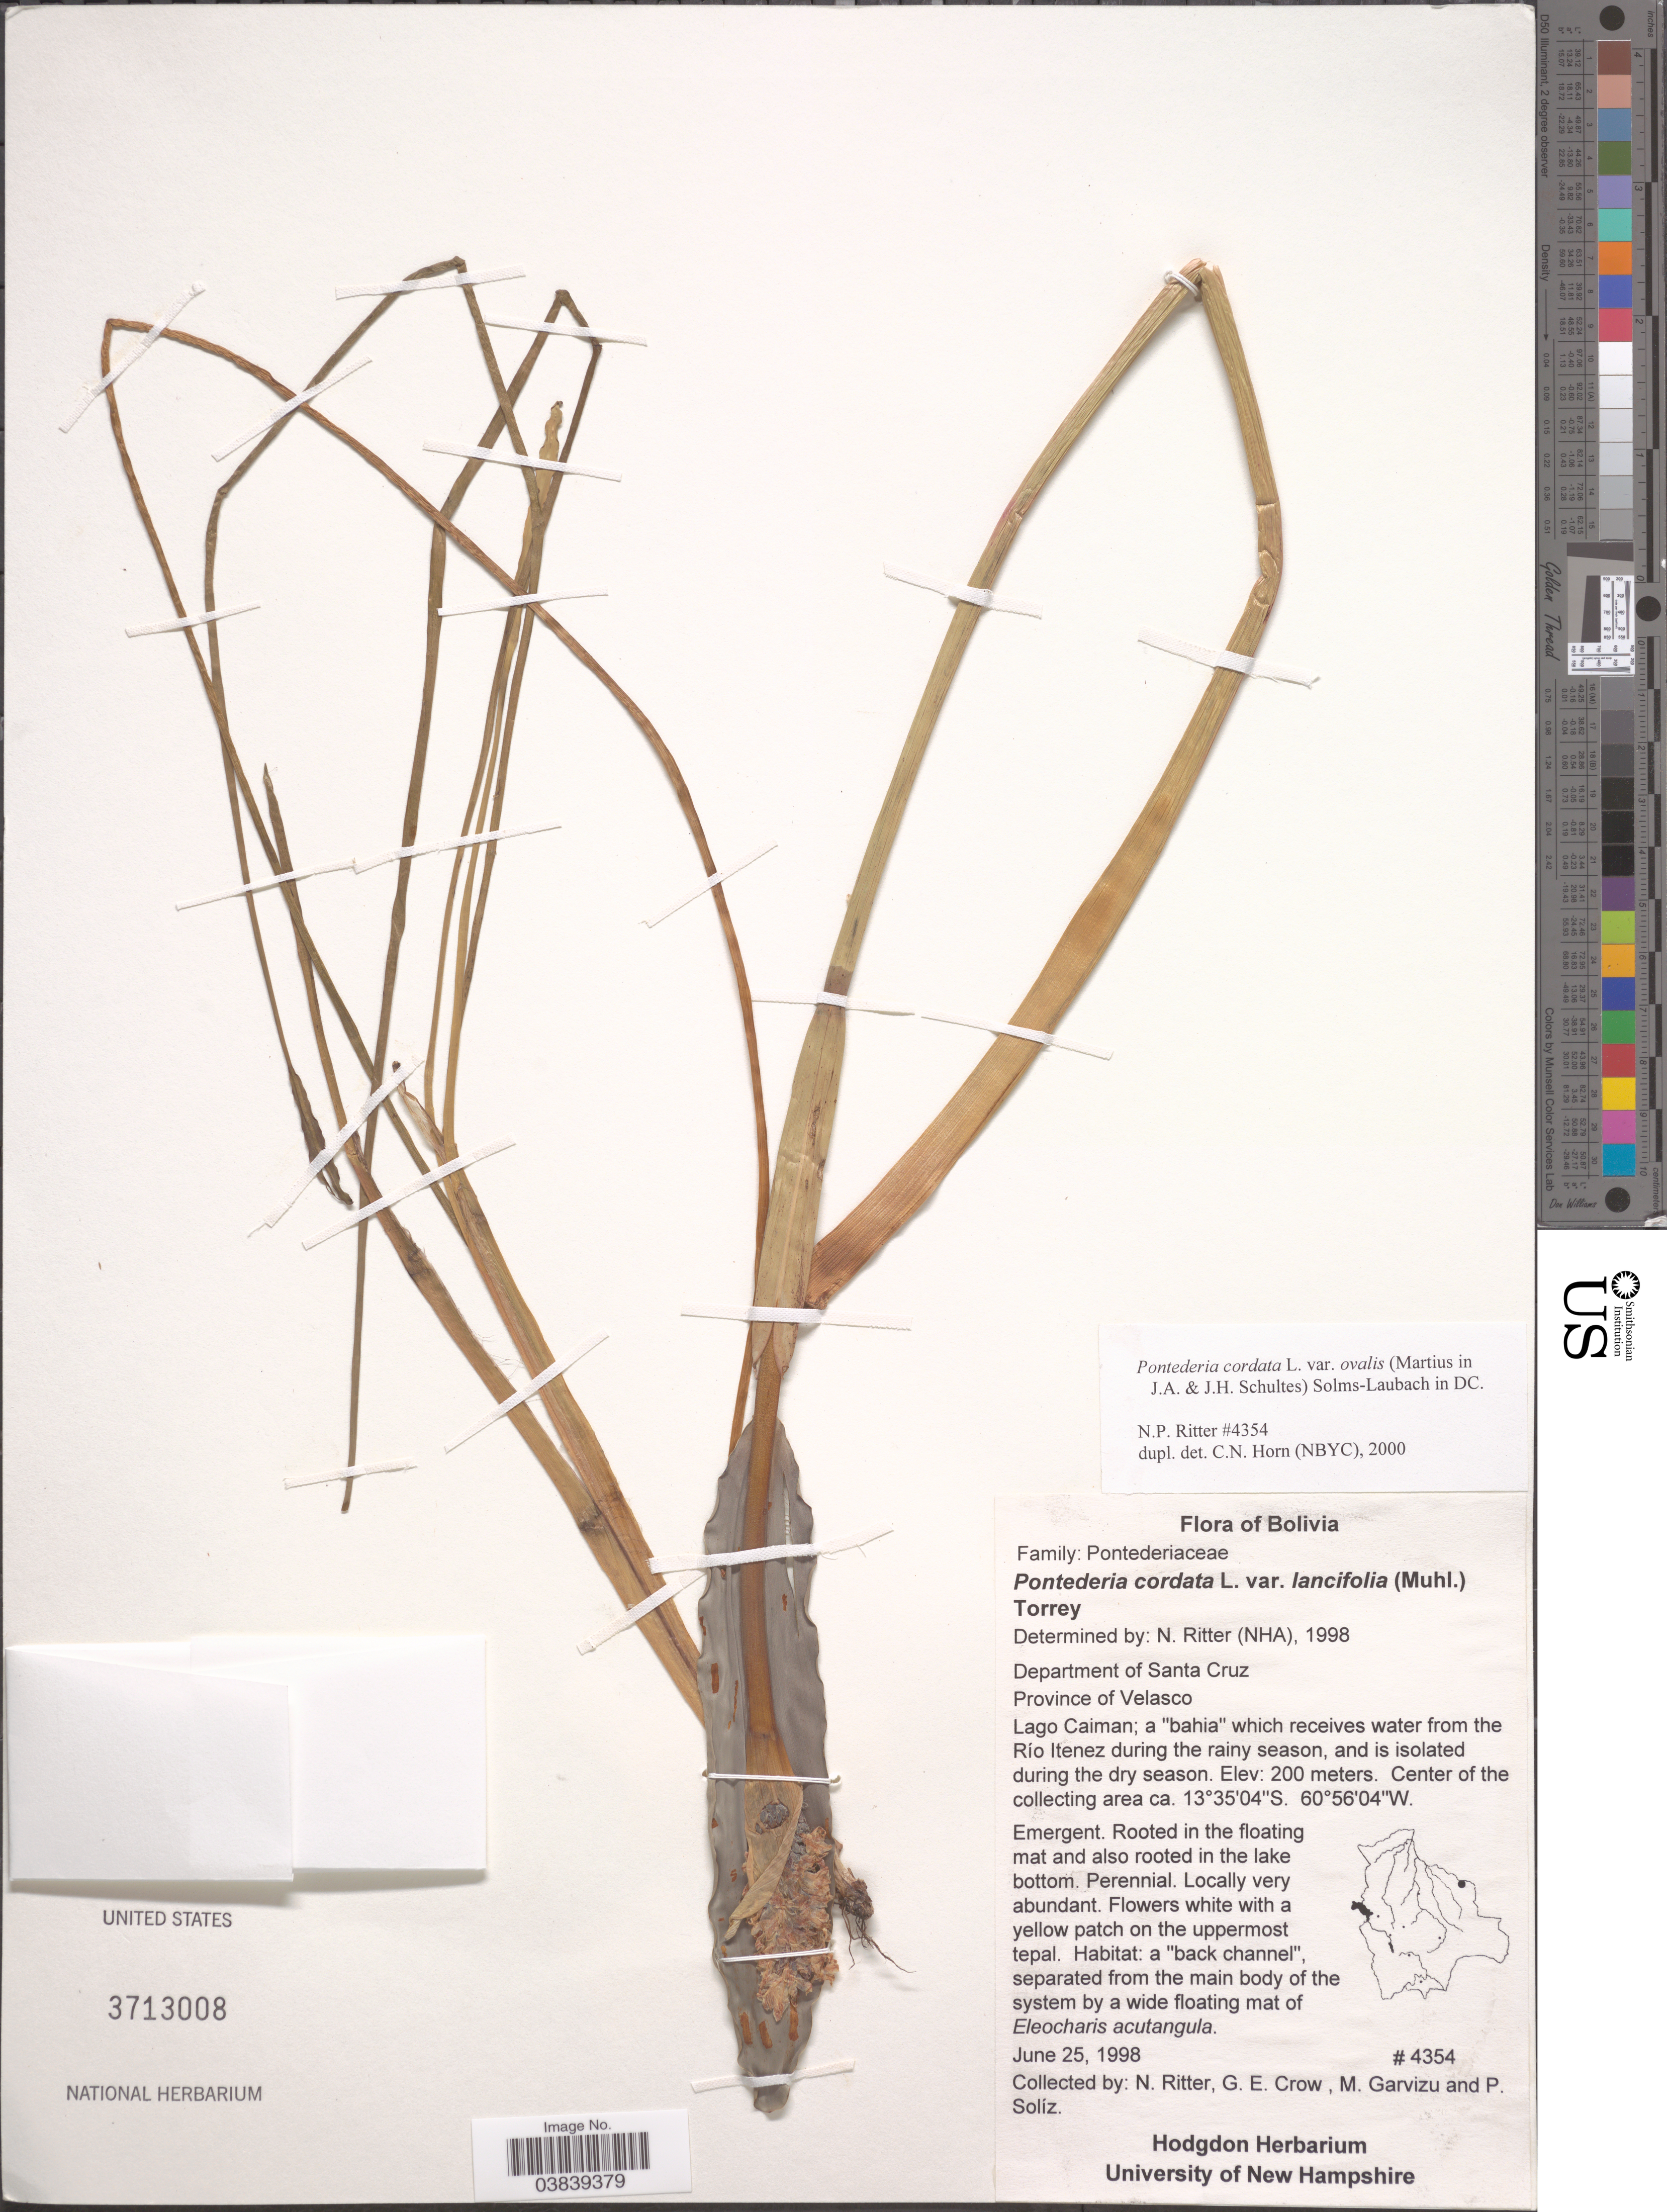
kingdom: Plantae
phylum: Tracheophyta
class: Liliopsida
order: Commelinales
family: Pontederiaceae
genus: Pontederia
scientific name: Pontederia cordata var. ovalis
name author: (Mart. ex Schult. & Schult. f.) Solms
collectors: N. Ritter, G. Crow, M. Garvizu & P. Soliz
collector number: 4354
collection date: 1998-06-25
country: Bolivia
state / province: Santa Cruz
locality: Department of Santa Cruz. Province of Velasco. Lago Caiman; a "bahia" which receives water from the Río Itenez during the rainy season.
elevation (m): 200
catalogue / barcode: US 3713008